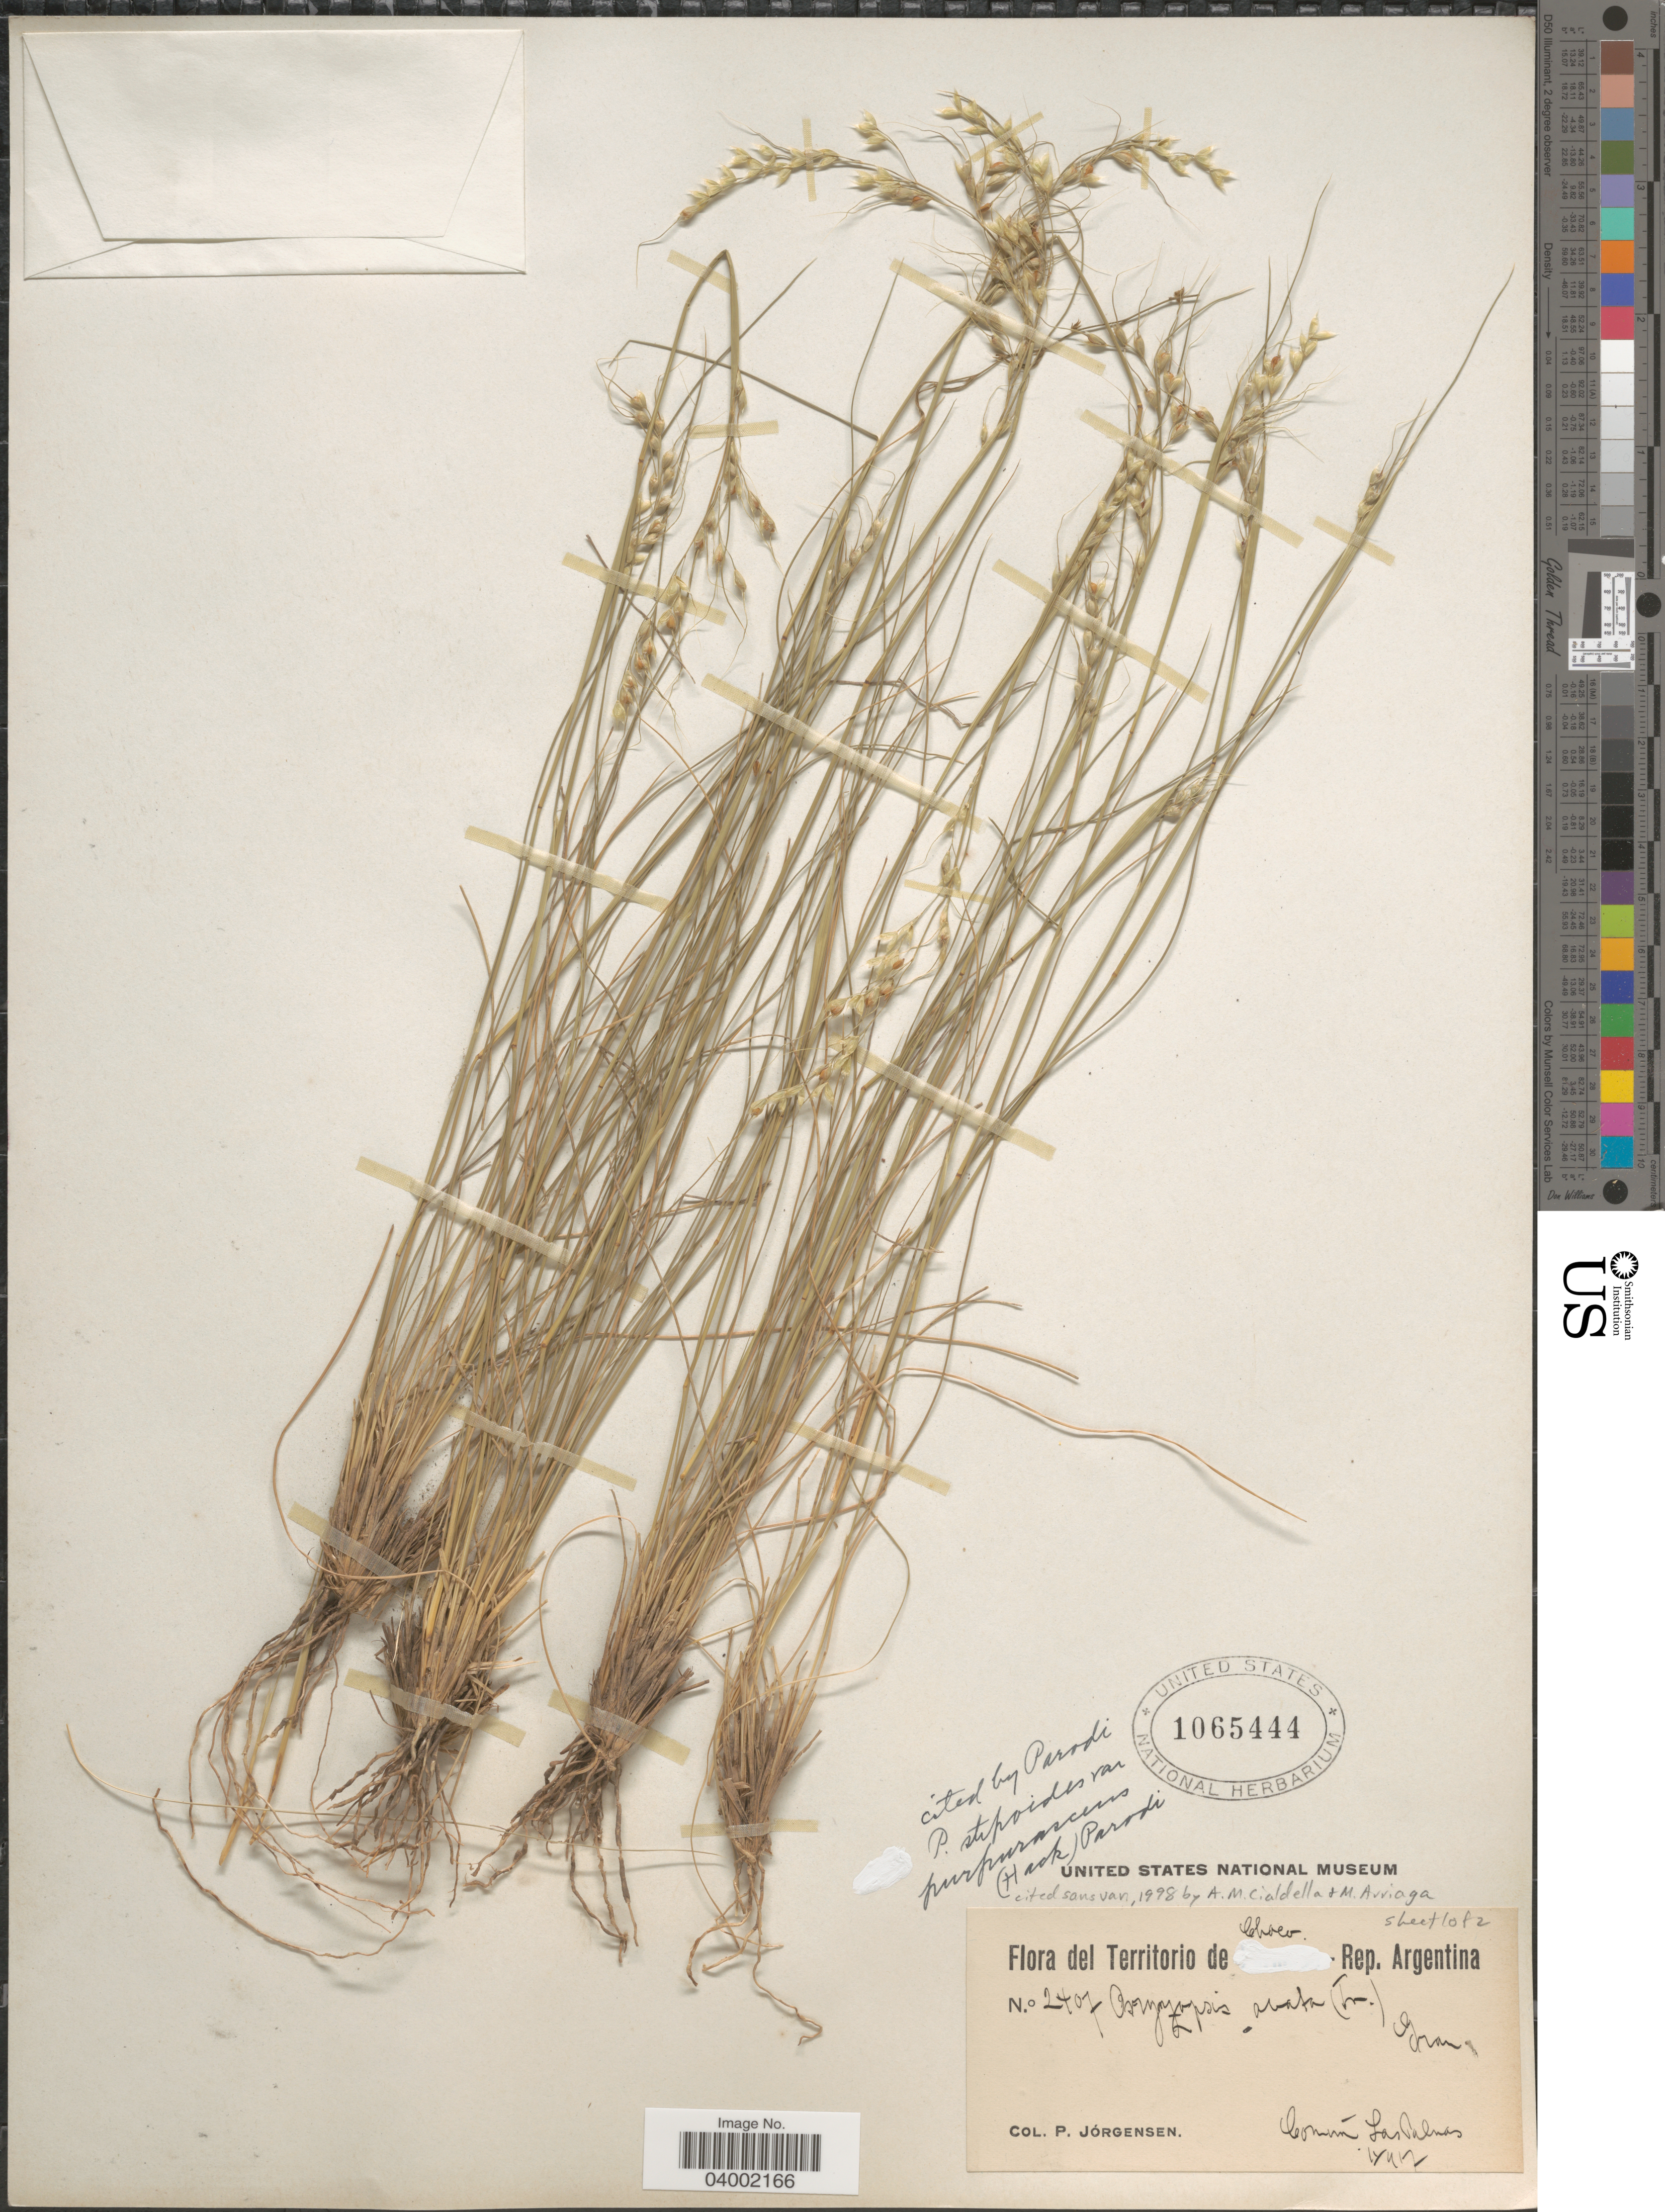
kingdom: Plantae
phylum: Tracheophyta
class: Liliopsida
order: Poales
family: Poaceae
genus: Piptochaetium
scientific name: Piptochaetium stipoides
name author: (Trin. & Rupr.) Hack. & Arechav.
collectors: P. Jörgensen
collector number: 2407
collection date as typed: Transcribed d/m/y: 1/4/17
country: Argentina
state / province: Chaco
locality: Territorio de Choco, Rep. Argentina. Común Las Palmas.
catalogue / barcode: US 1065444